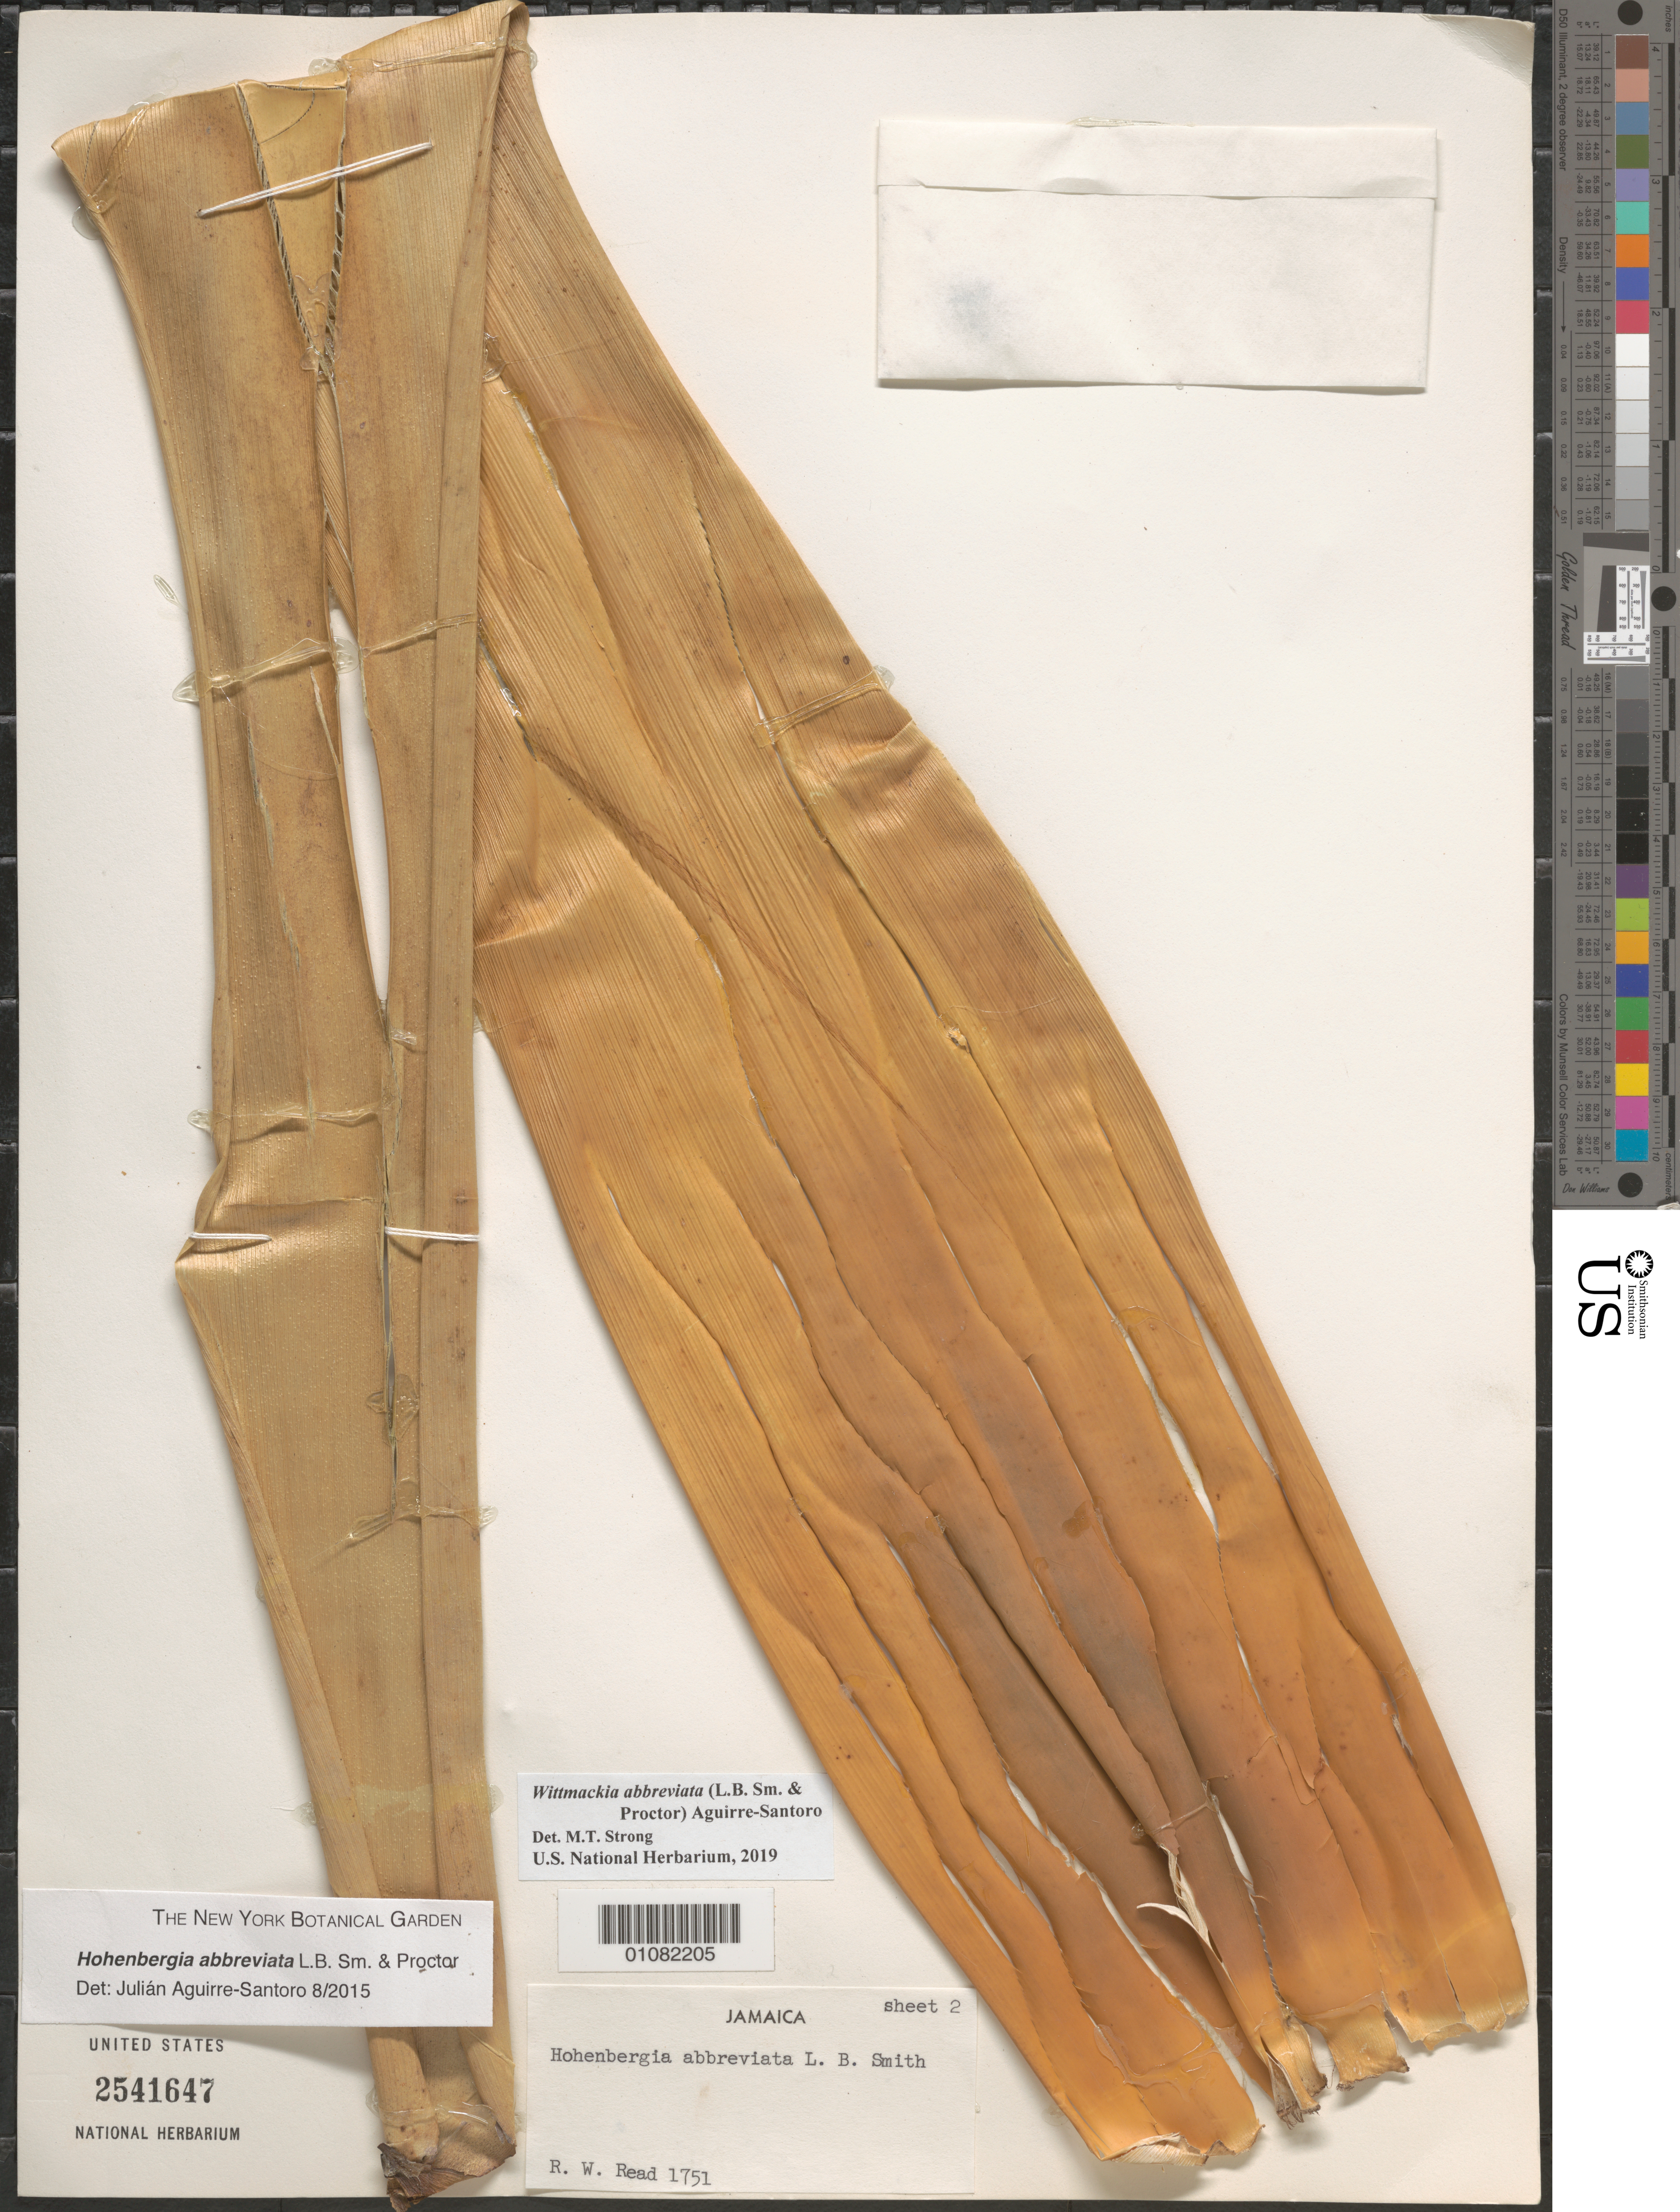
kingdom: Plantae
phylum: Tracheophyta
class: Liliopsida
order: Poales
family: Bromeliaceae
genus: Wittmackia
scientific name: Wittmackia abbreviata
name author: (L.B. Sm. & Proctor) Aguirre-Santoro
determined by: Strong, Mark T., (BOT), Smithsonian Institution - National Museum of Natural History (UNITED STATES)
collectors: R. W. Read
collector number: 1751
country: Jamaica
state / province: Trelawny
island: Jamaica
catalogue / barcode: US 2541647